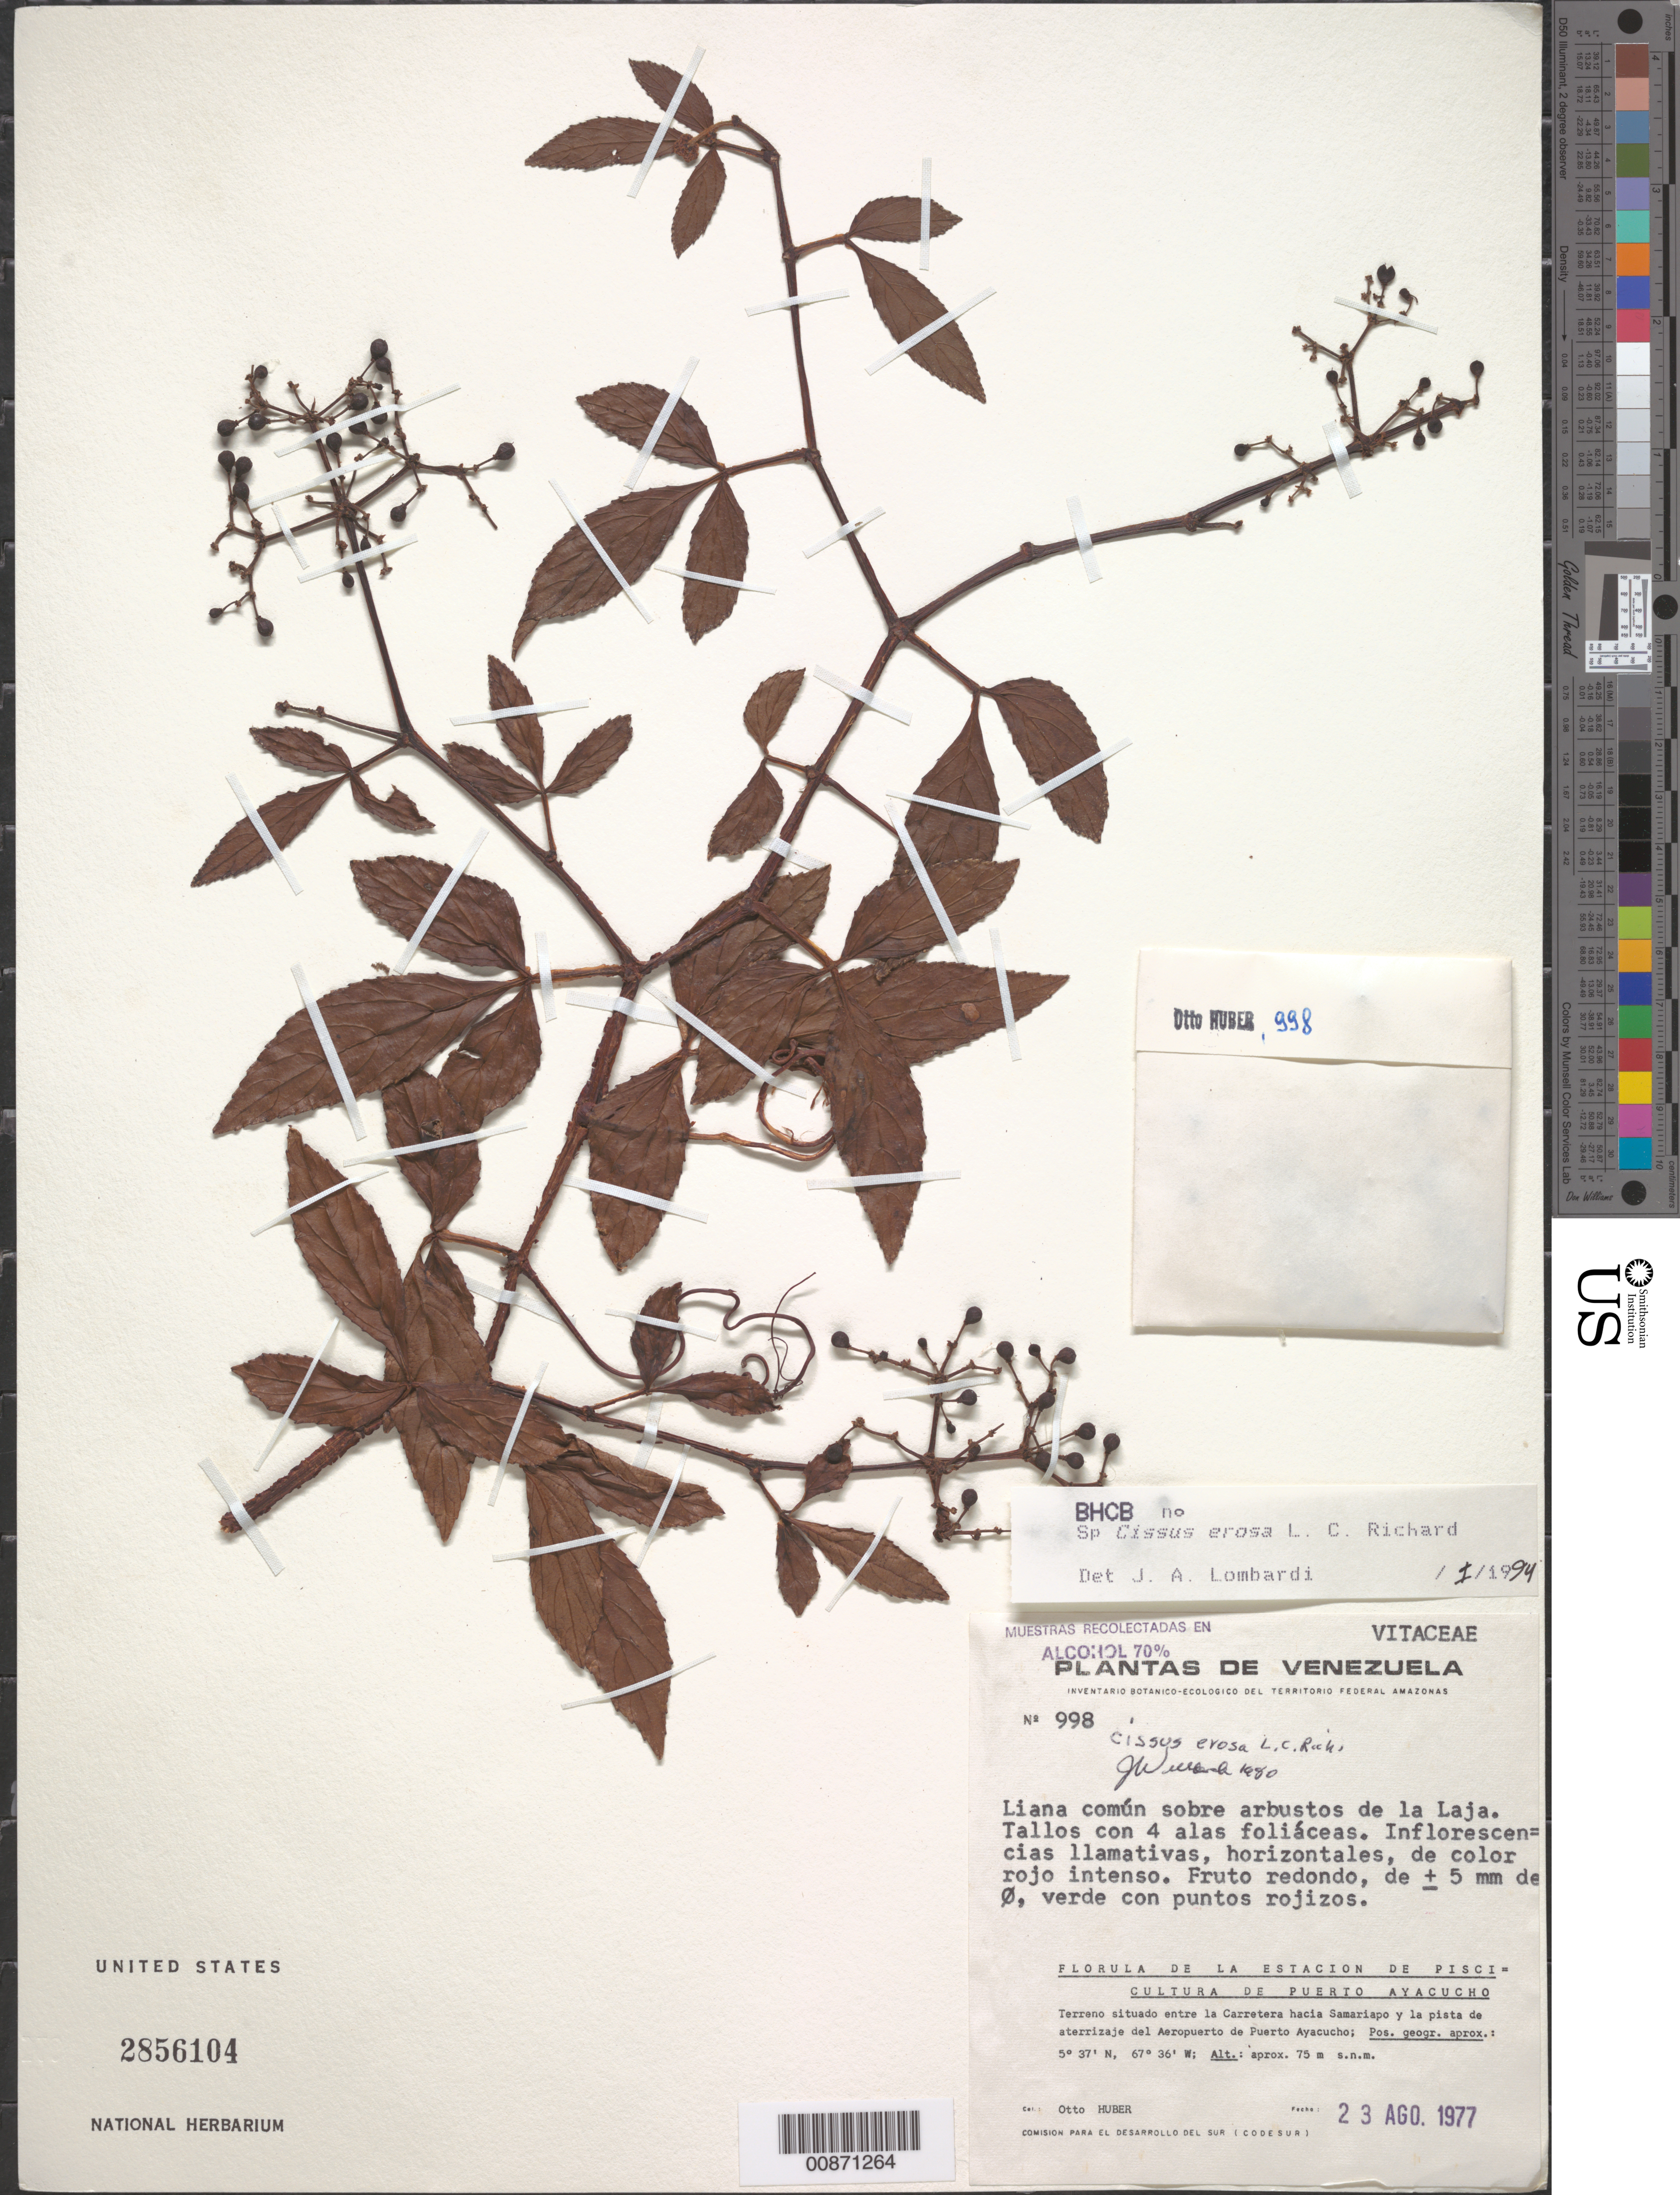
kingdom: Plantae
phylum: Tracheophyta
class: Magnoliopsida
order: Vitales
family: Vitaceae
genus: Cissus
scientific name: Cissus erosa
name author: Rich.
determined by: Lombardi, Julio A.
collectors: O. Huber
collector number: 998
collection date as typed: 23-Aug-77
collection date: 1977-08-23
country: Venezuela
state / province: Amazonas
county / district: Atures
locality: Puerto Ayacucho, carretera hacia Samariapo y la pista de aterrizaje del Aeropuerto de Puerto Ayacucho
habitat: Sobre arbustos de la laja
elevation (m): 75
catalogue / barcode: US 2856104